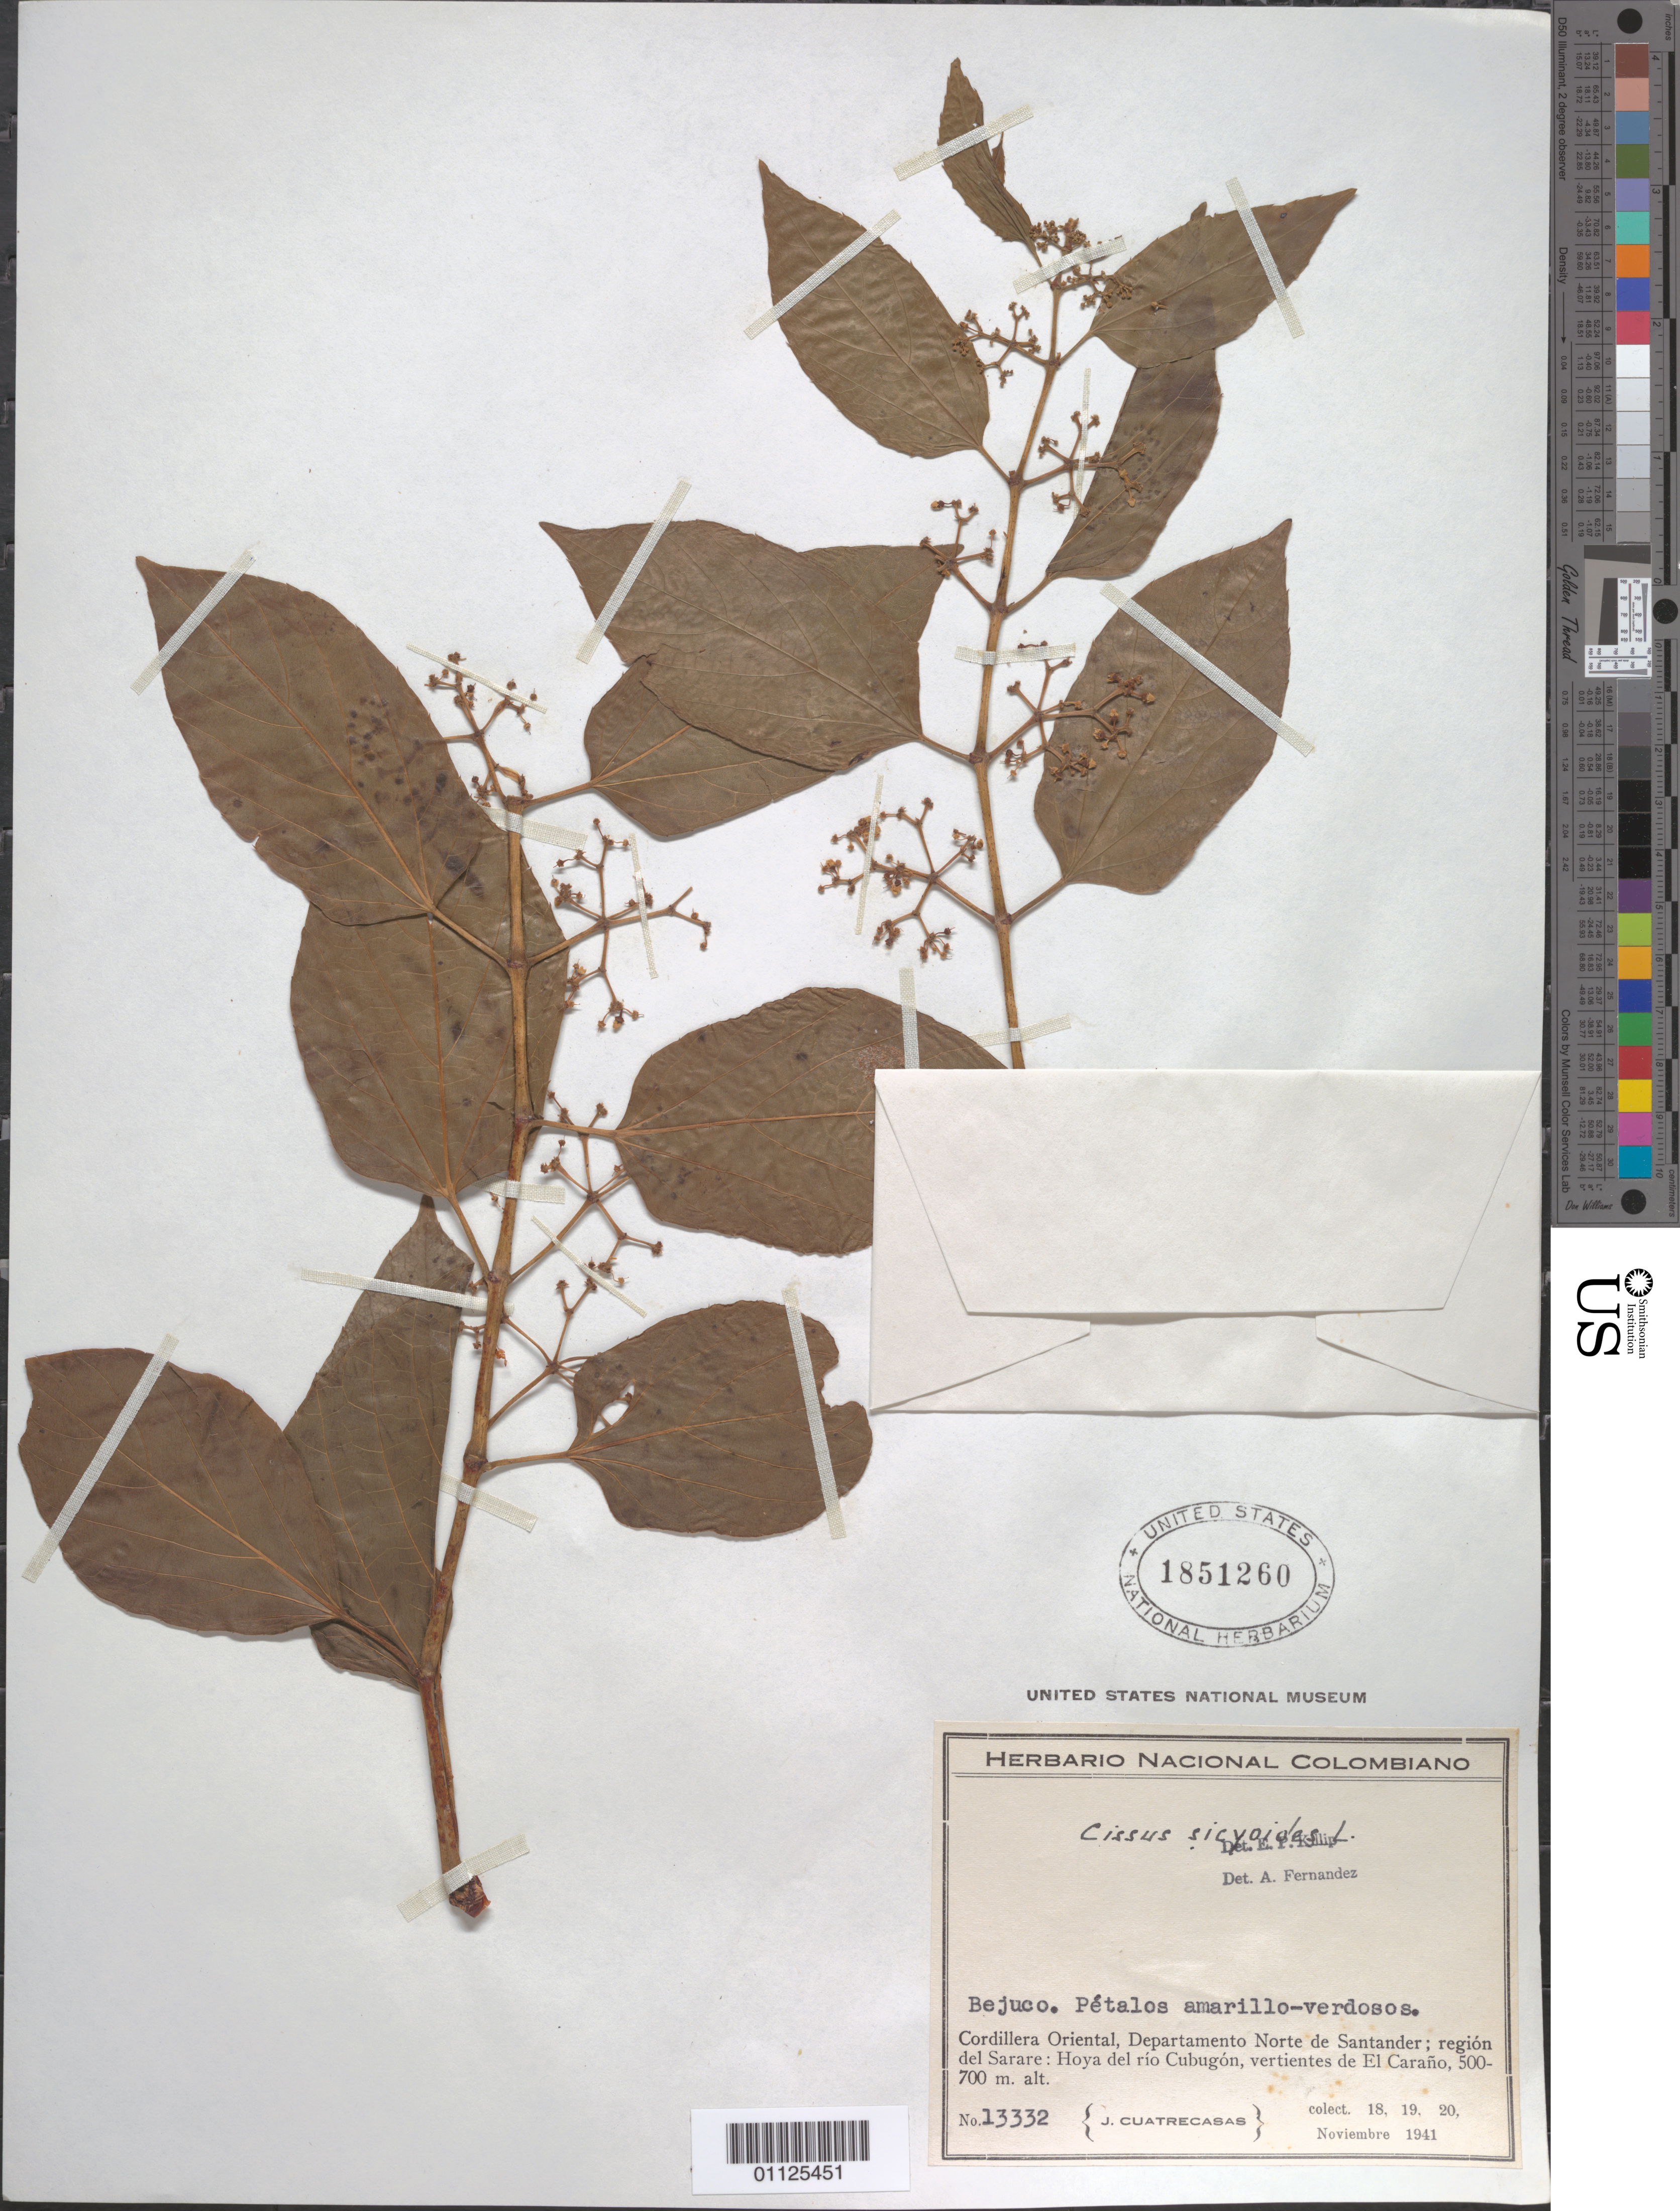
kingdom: Plantae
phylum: Tracheophyta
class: Magnoliopsida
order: Vitales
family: Vitaceae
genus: Cissus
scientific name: Cissus verticillata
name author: (L.) Nicolson & C.E. Jarvis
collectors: J. Cuatrecasas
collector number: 13332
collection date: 1941-11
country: Colombia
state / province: Norte de Santander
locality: Cordillera Oriental, Dept. Norte de Santander; region del Sarare: Hoya del rio Cubugon, vertientes de El Carano.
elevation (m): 500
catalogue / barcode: US 1851260